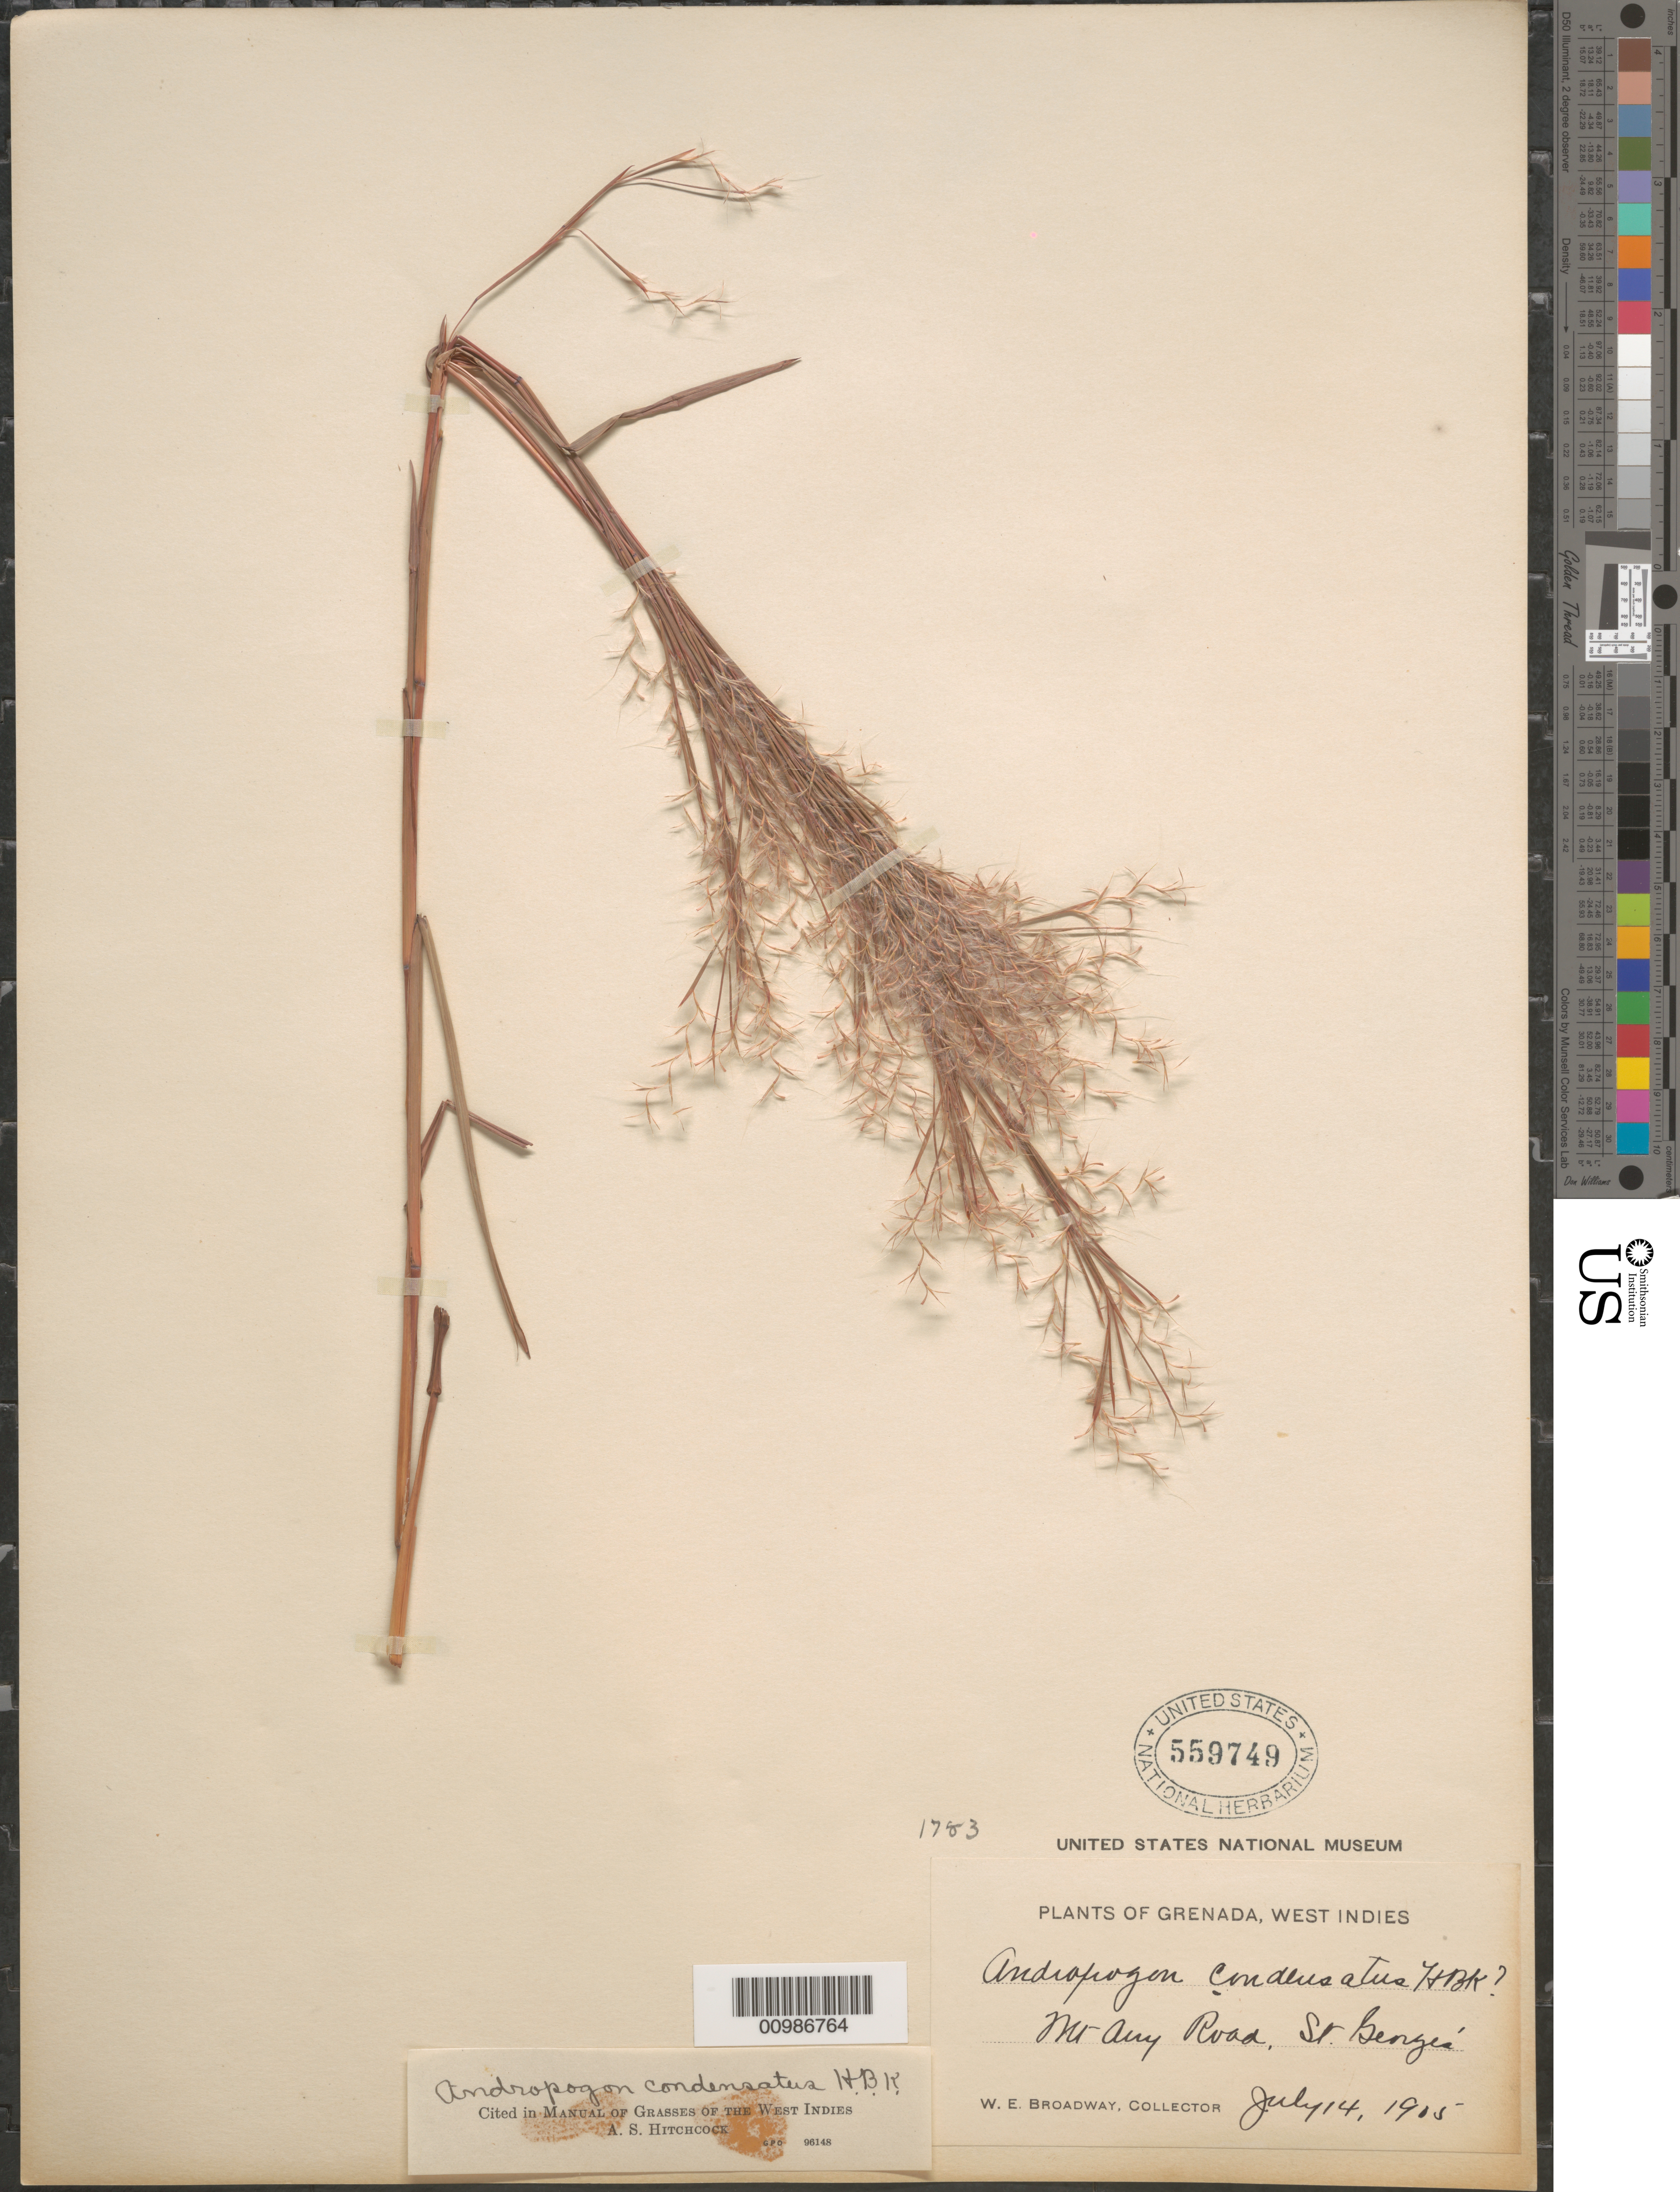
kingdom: Plantae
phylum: Tracheophyta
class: Liliopsida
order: Poales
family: Poaceae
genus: Andropogon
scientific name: Andropogon condensatus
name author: Kunth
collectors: W. E. Broadway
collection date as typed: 14 Jul 1905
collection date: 1905-07-14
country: Grenada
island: Grenada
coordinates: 0 N, 0 E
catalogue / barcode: US 559749